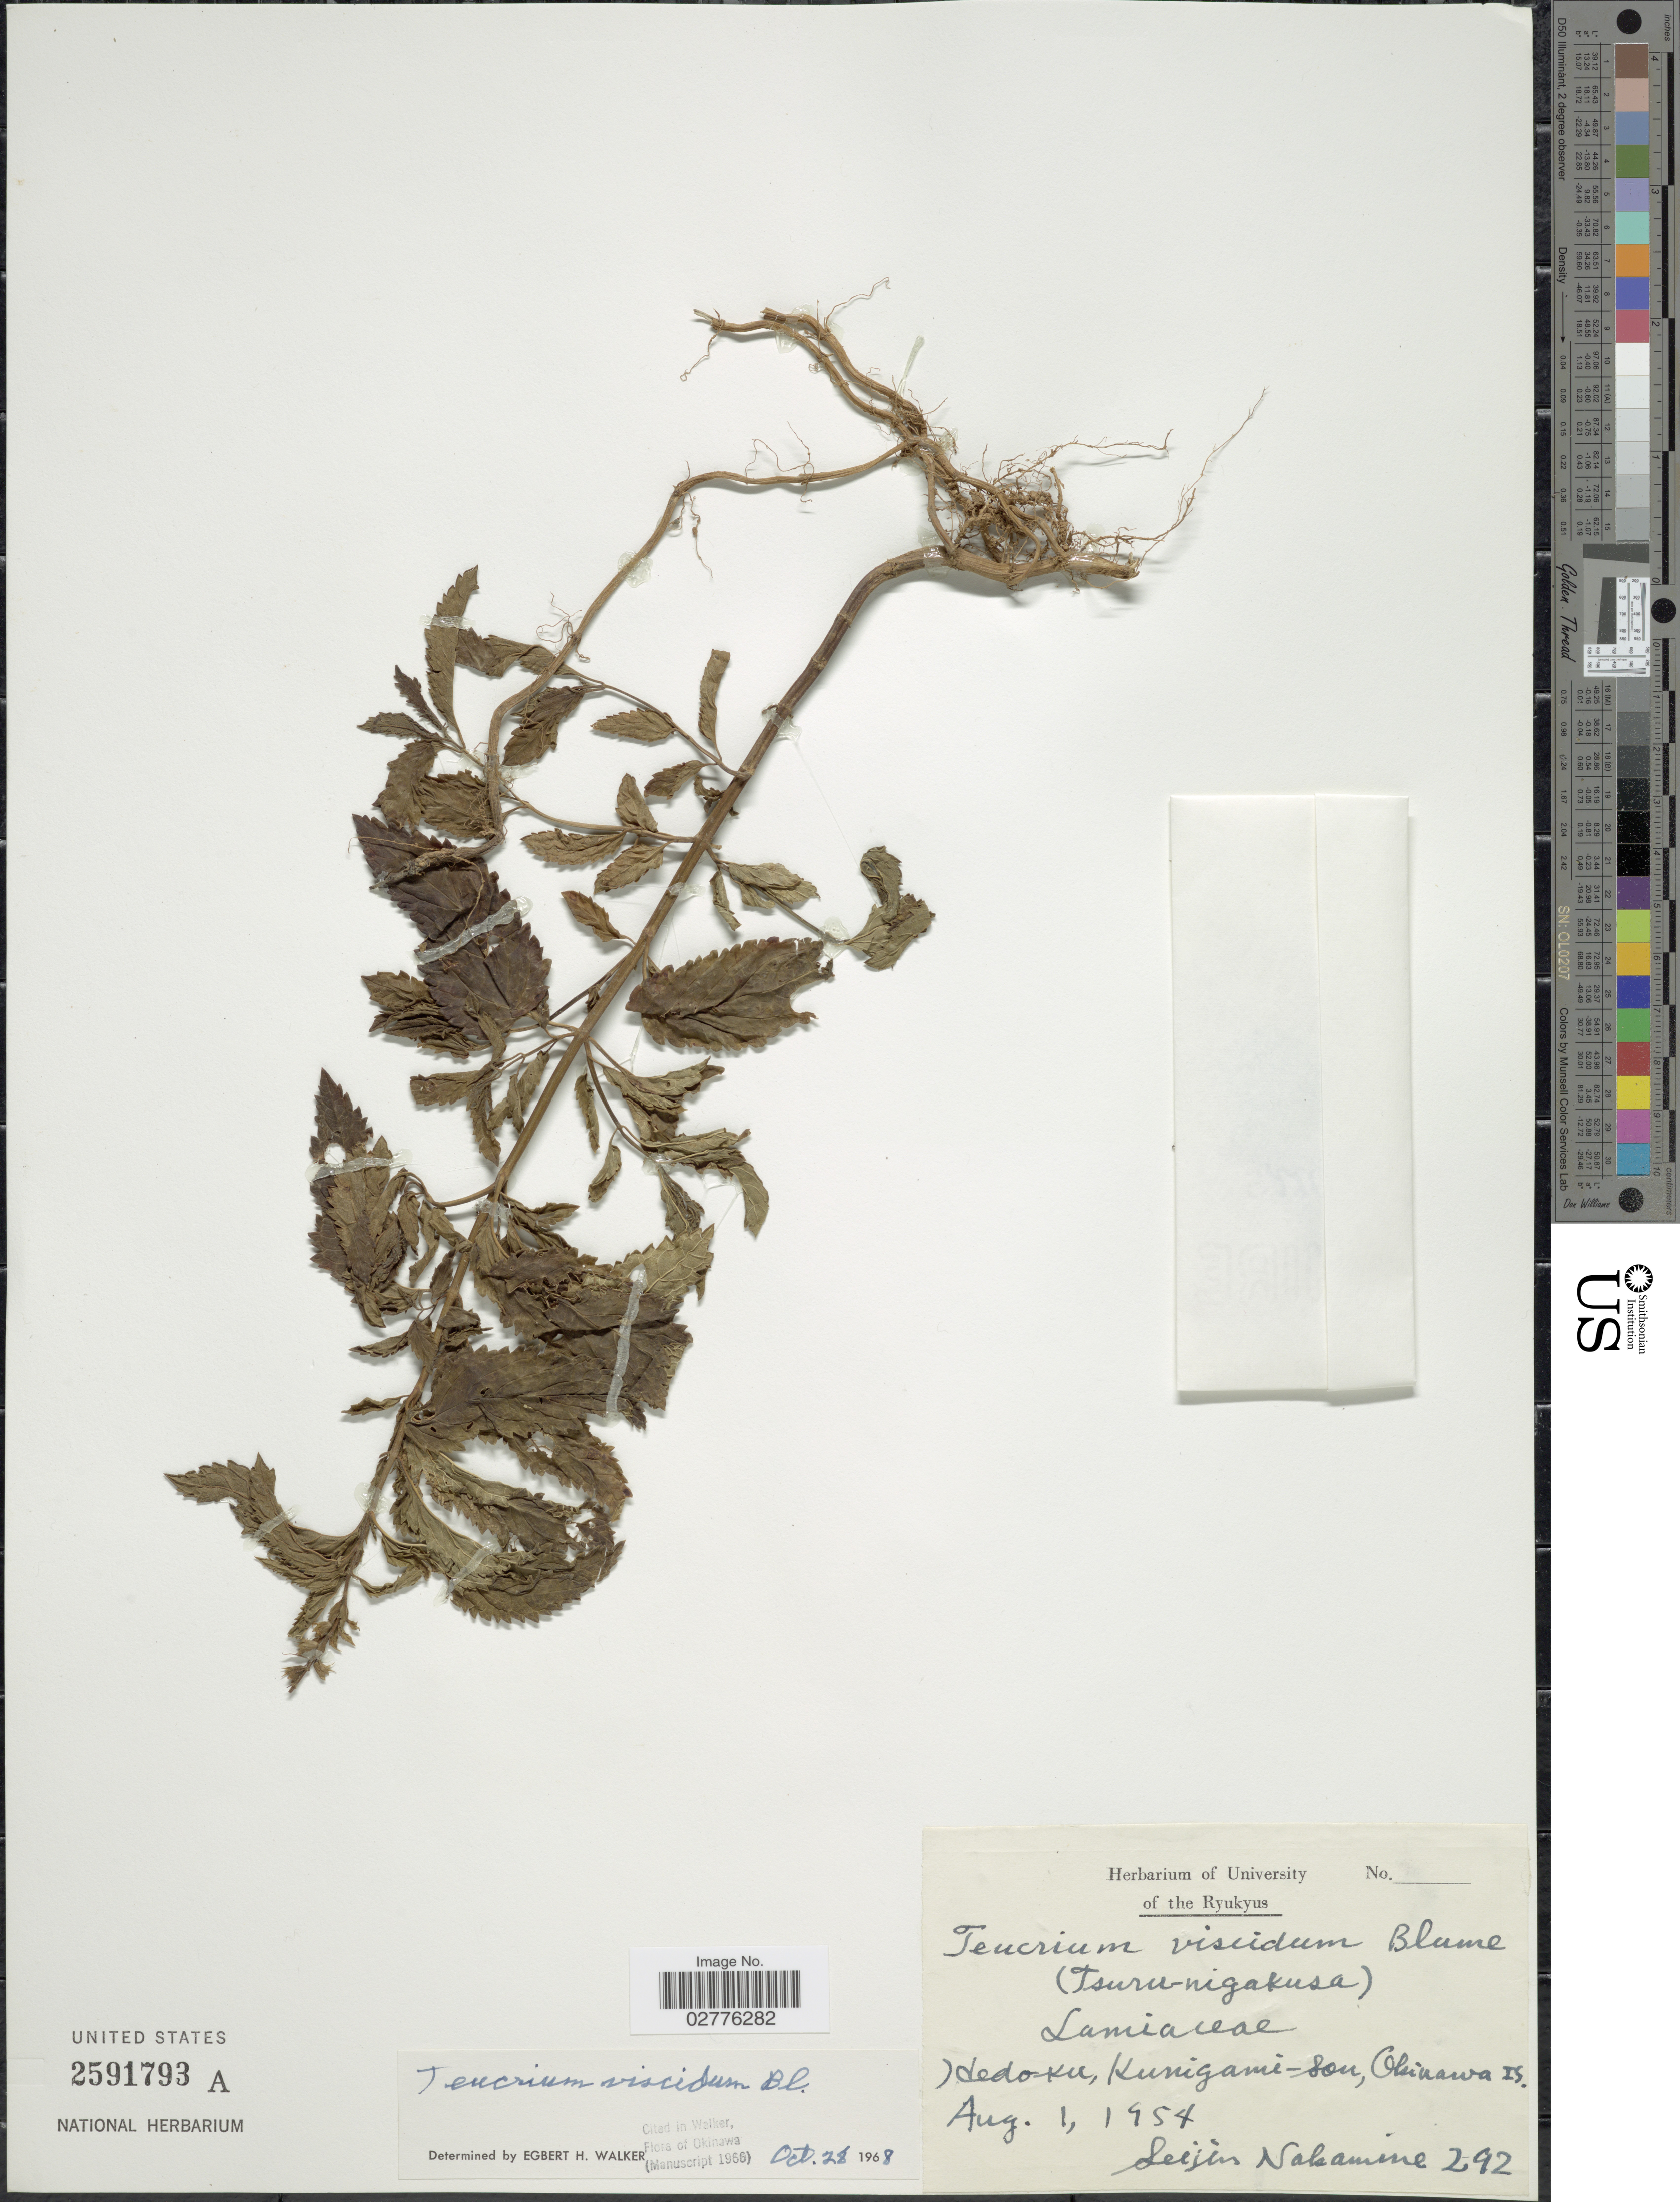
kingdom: Plantae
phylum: Tracheophyta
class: Magnoliopsida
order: Lamiales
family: Lamiaceae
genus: Teucrium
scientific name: Teucrium viscidum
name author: Blume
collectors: S. Nakamine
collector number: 292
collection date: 1954-08-01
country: Japan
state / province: Okinawa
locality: Hedo-ku, Kunigami-son.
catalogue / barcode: US 2591793A